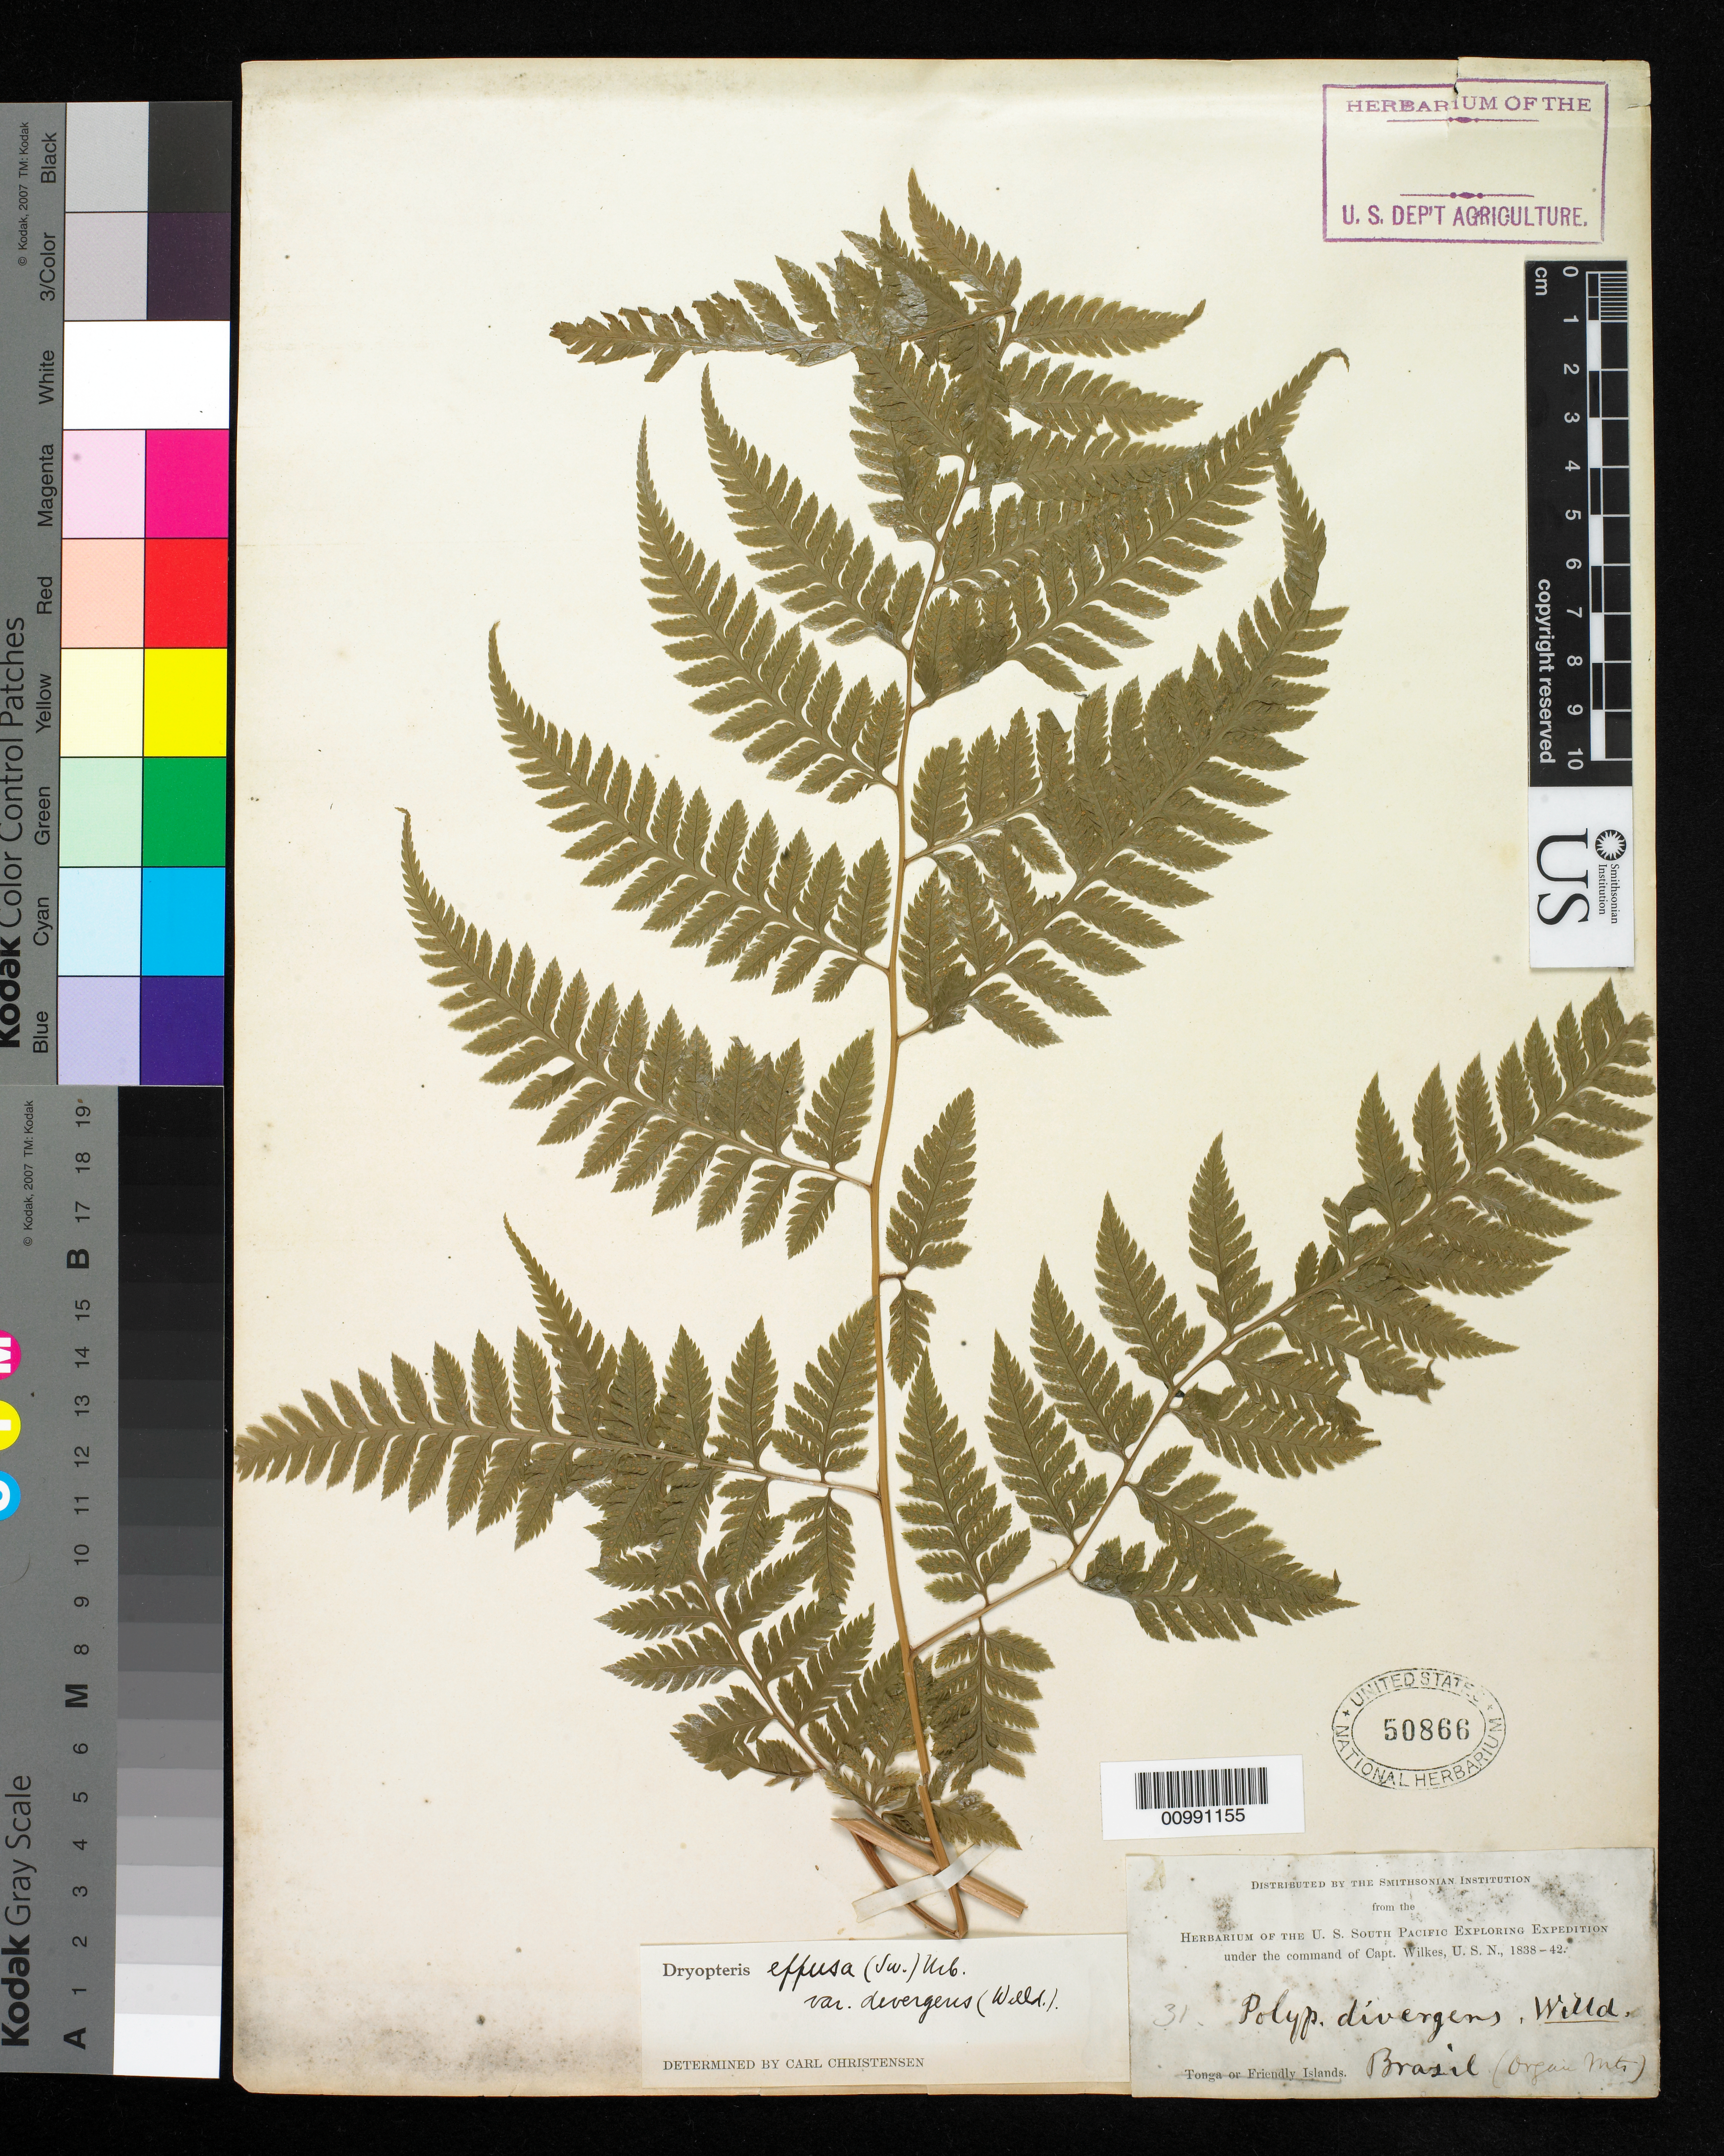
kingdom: Plantae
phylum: Tracheophyta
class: Polypodiopsida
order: Polypodiales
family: Dryopteridaceae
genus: Parapolystichum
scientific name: Parapolystichum effusum var. effusum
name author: (Sw.) Ching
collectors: Wilkes Explor. Exped.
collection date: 1838/1842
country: Brazil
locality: Organ Mountains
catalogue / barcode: US 50866